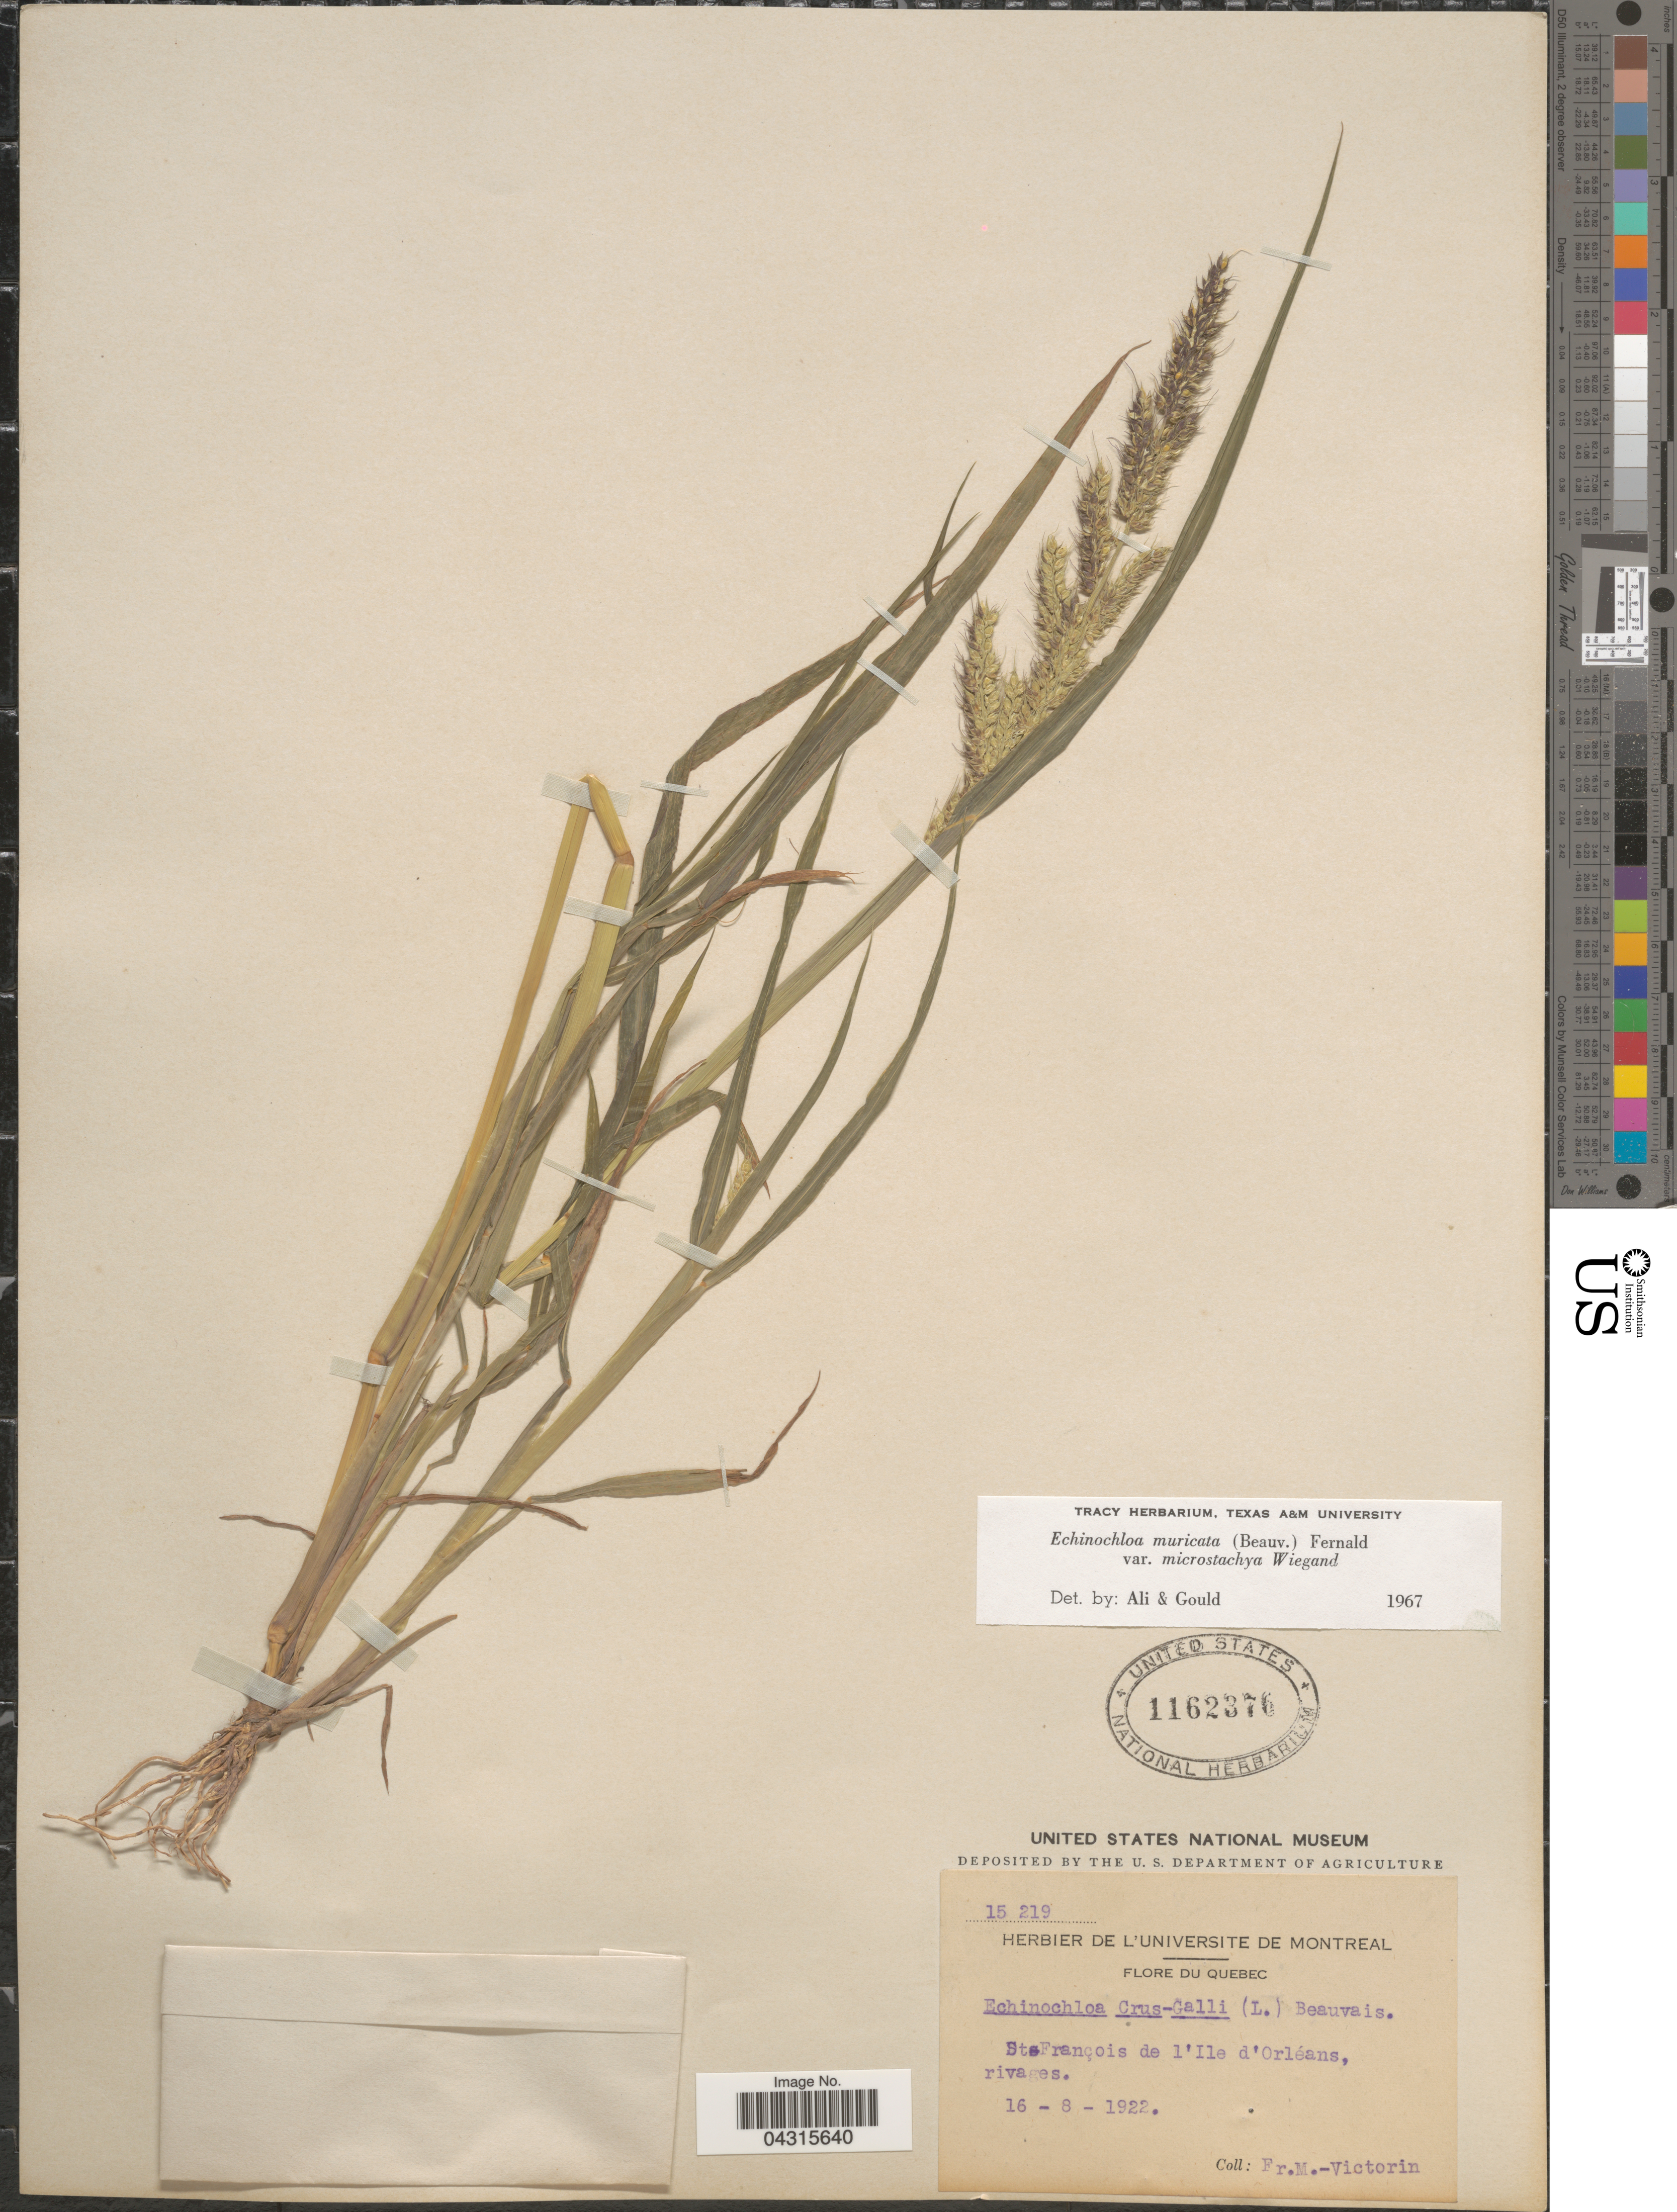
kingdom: Plantae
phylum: Tracheophyta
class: Liliopsida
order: Poales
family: Poaceae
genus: Echinochloa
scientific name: Echinochloa muricata var. microstachya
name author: Wiegand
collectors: F. Marie-Victorin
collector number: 15219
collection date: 1922-08-16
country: Canada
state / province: Quebec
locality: St-François de l'Ile d'Orléans, rivages.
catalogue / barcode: US 1162376